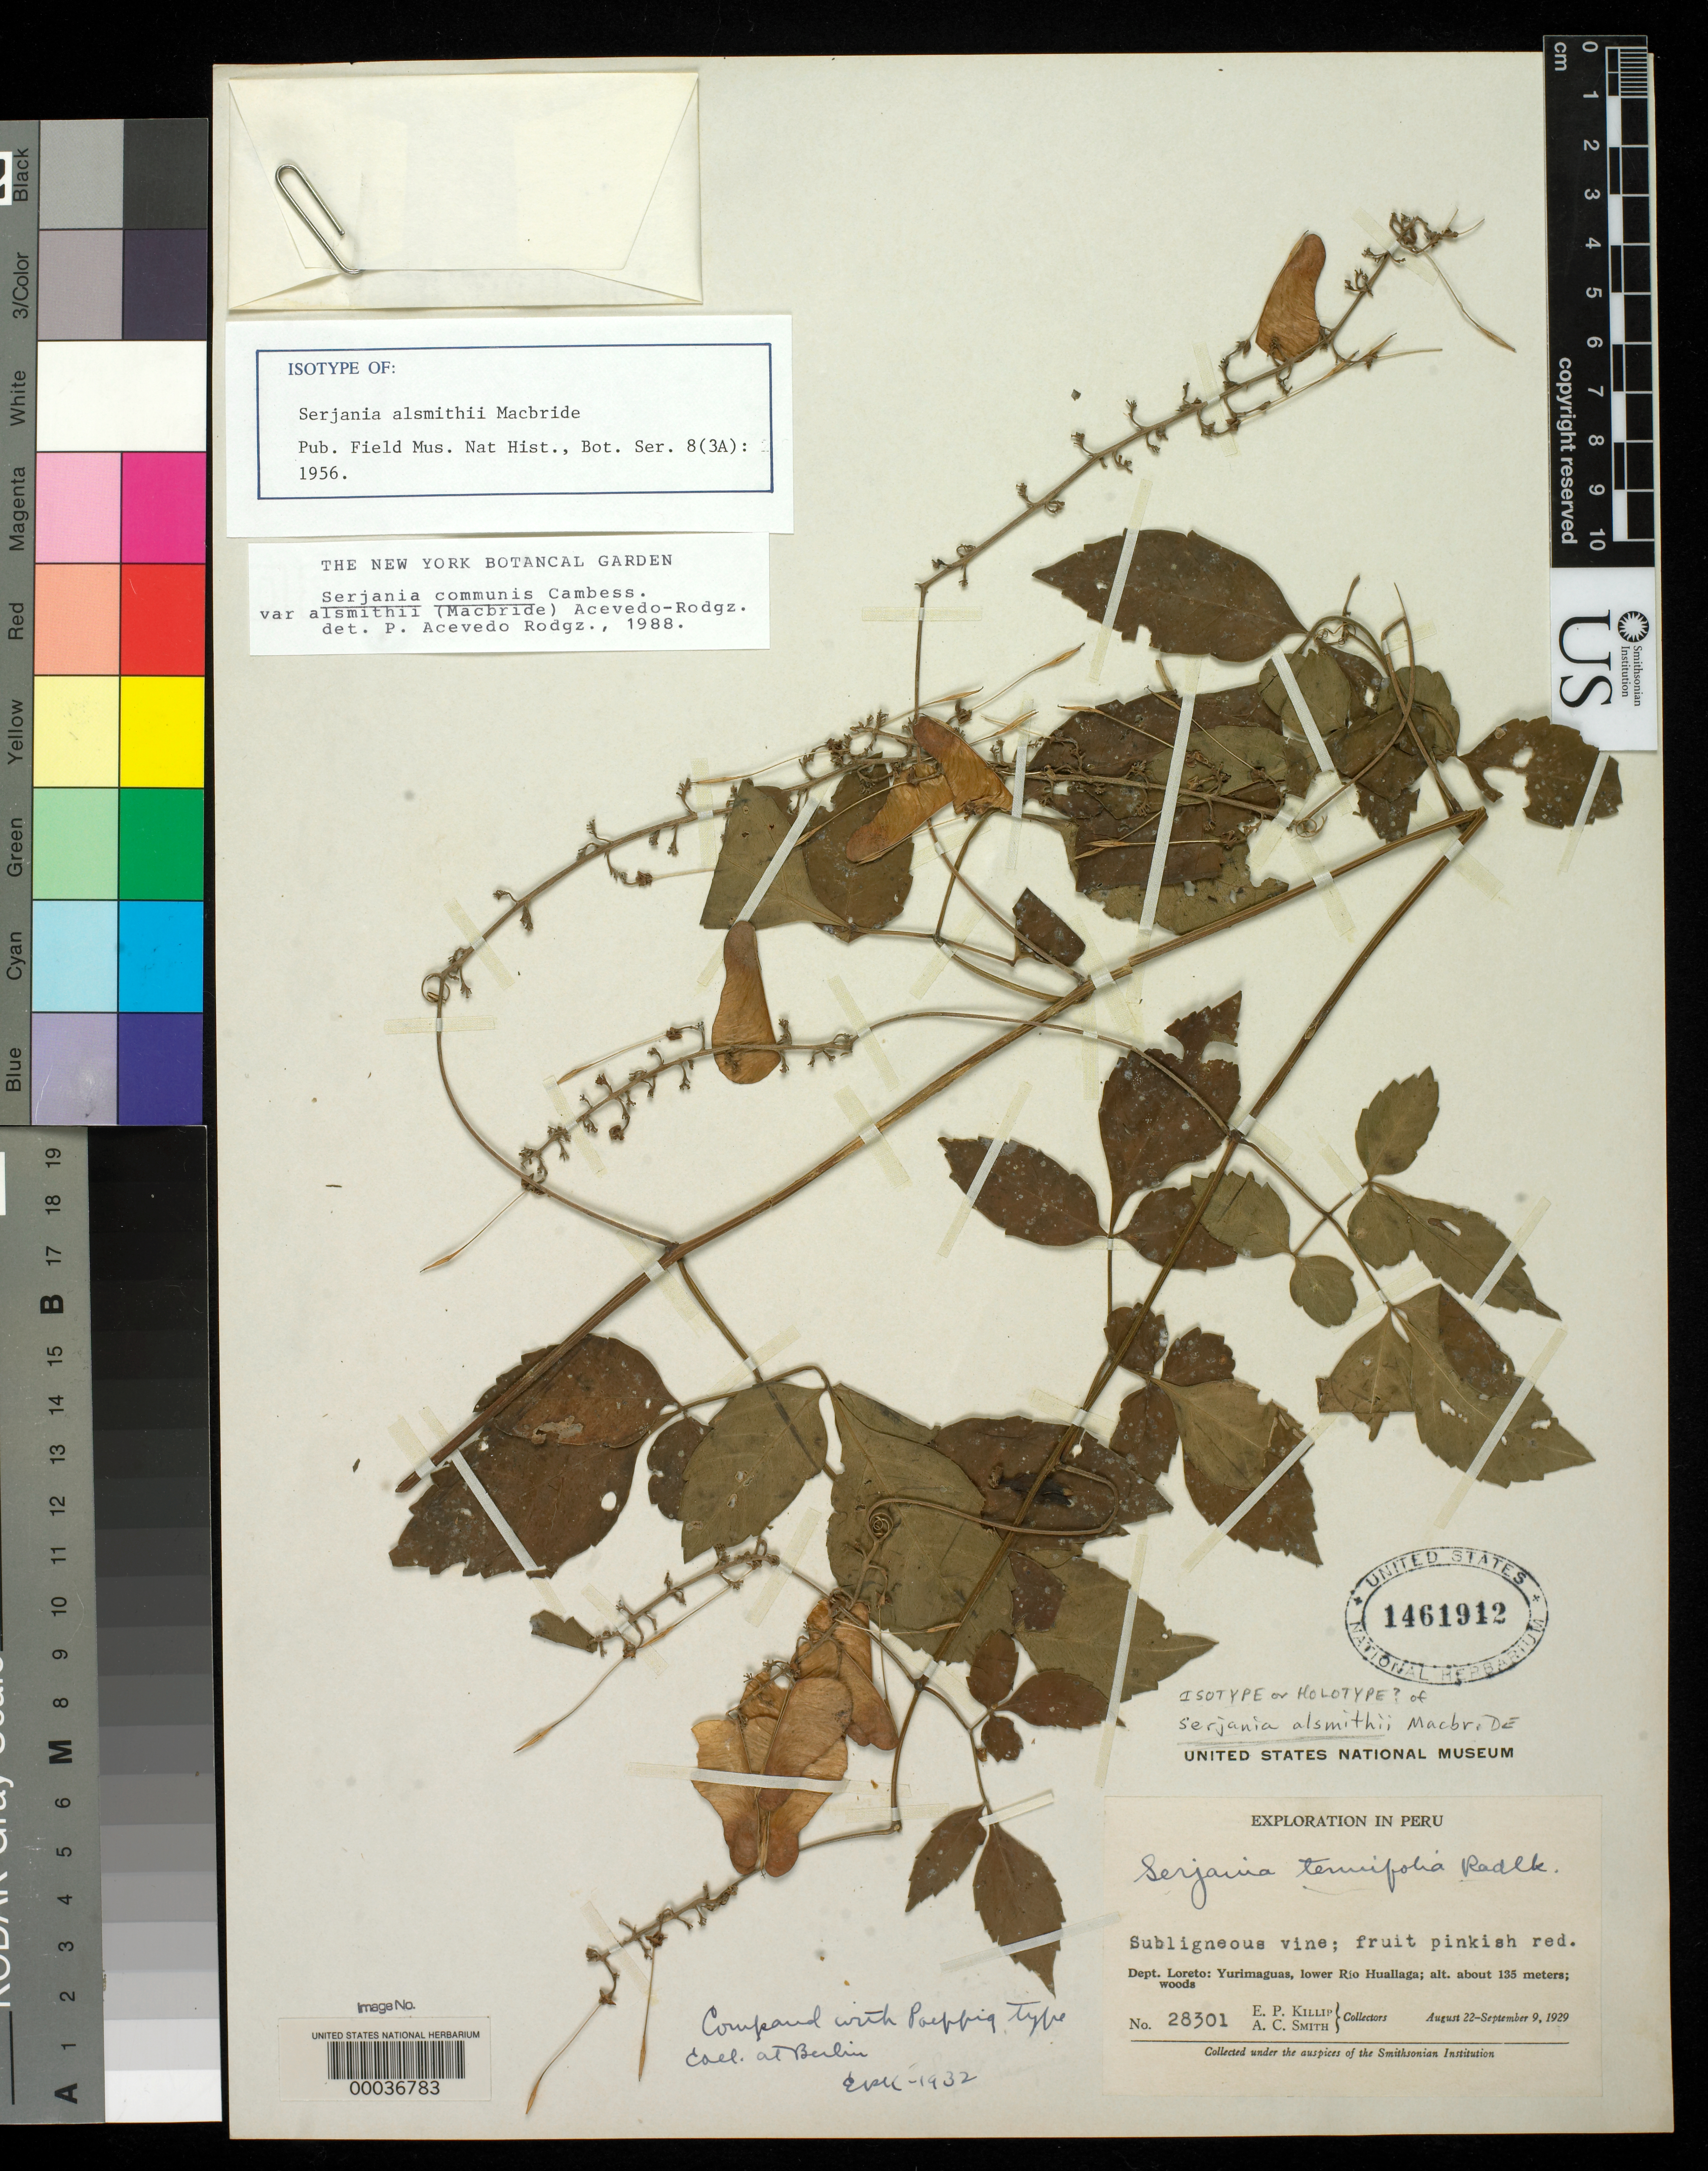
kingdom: Plantae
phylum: Tracheophyta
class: Magnoliopsida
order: Sapindales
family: Sapindaceae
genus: Serjania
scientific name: Serjania alsmithii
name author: J.F. Macbr.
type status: Isotype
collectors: E. P. Killip & A. C. Smith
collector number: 28301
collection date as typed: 22 Aug 1929 to 09 Sep 1929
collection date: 1929-08-22/1929-09-09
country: Peru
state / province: Loreto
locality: Yurimaguas, lower Rio Huallaga.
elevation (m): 135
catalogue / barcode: US 1461912